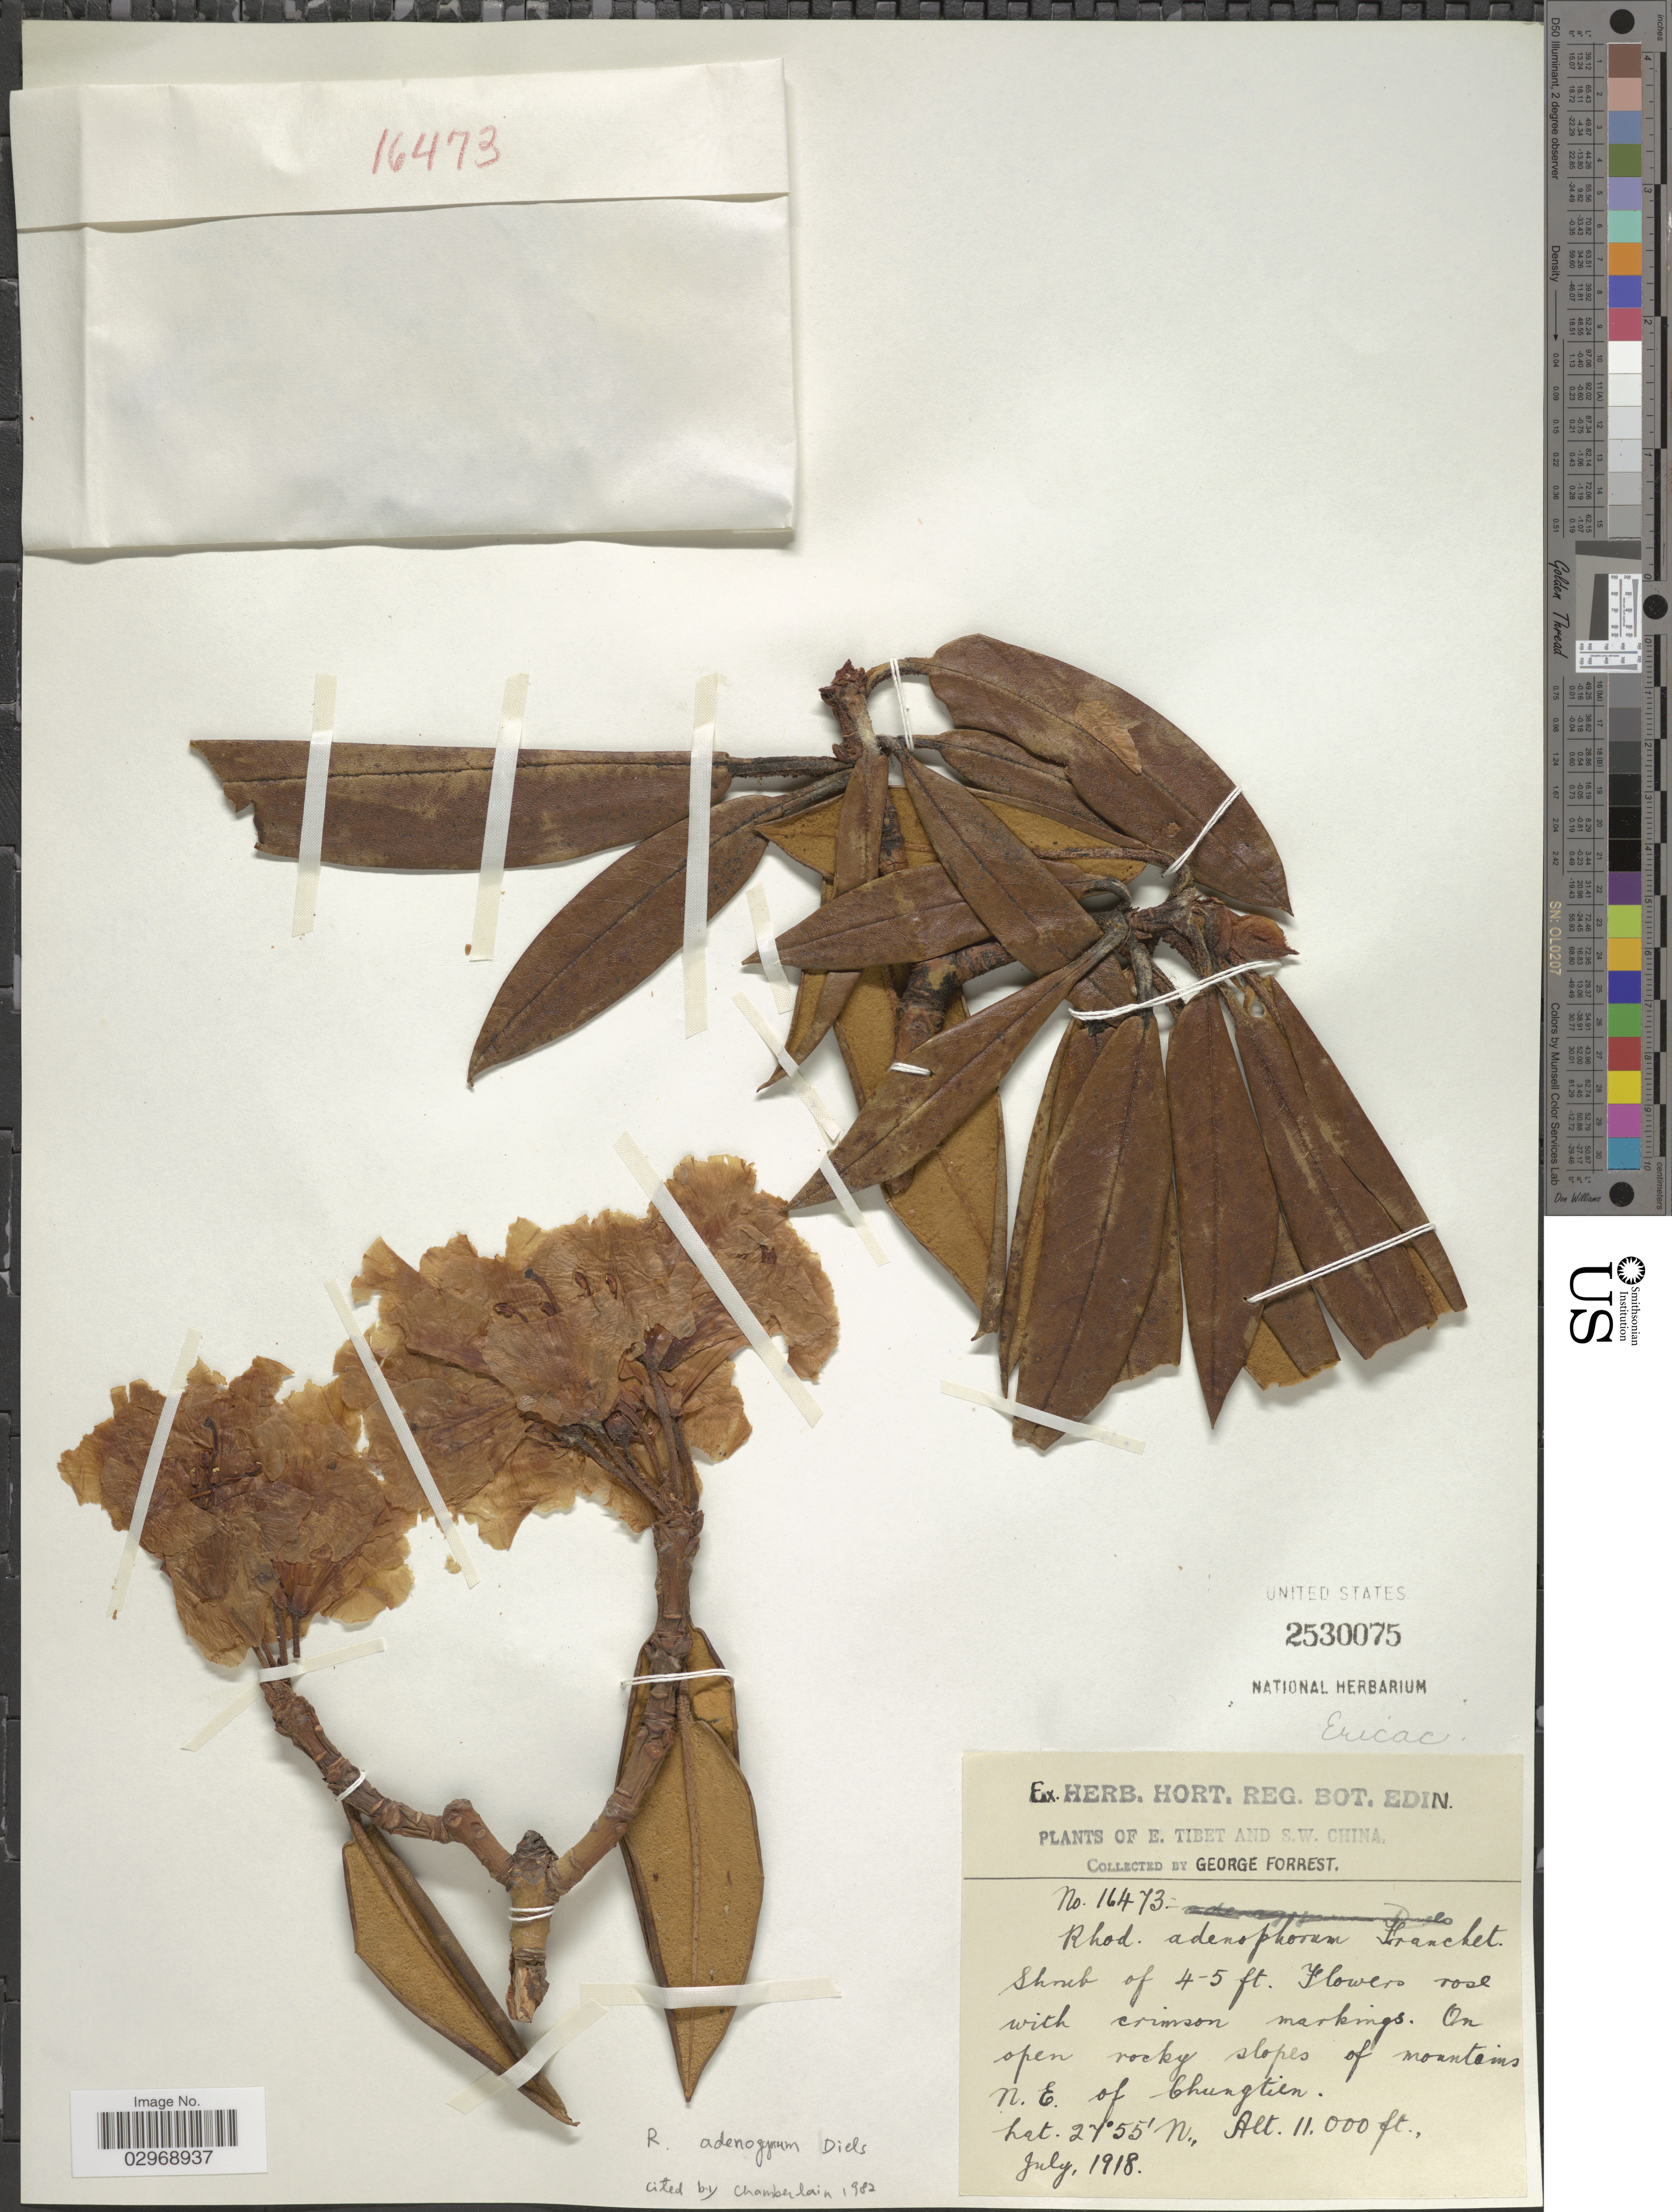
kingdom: Plantae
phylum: Tracheophyta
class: Magnoliopsida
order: Ericales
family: Ericaceae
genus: Rhododendron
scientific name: Rhododendron adenogynum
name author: Diels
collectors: G. Forrest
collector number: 16473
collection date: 1918-07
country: China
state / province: Xizang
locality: E. Tibet and S.W. China. On open rocky slopes of mountains, N.E. of Chungtien.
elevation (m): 3353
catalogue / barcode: US 2530075